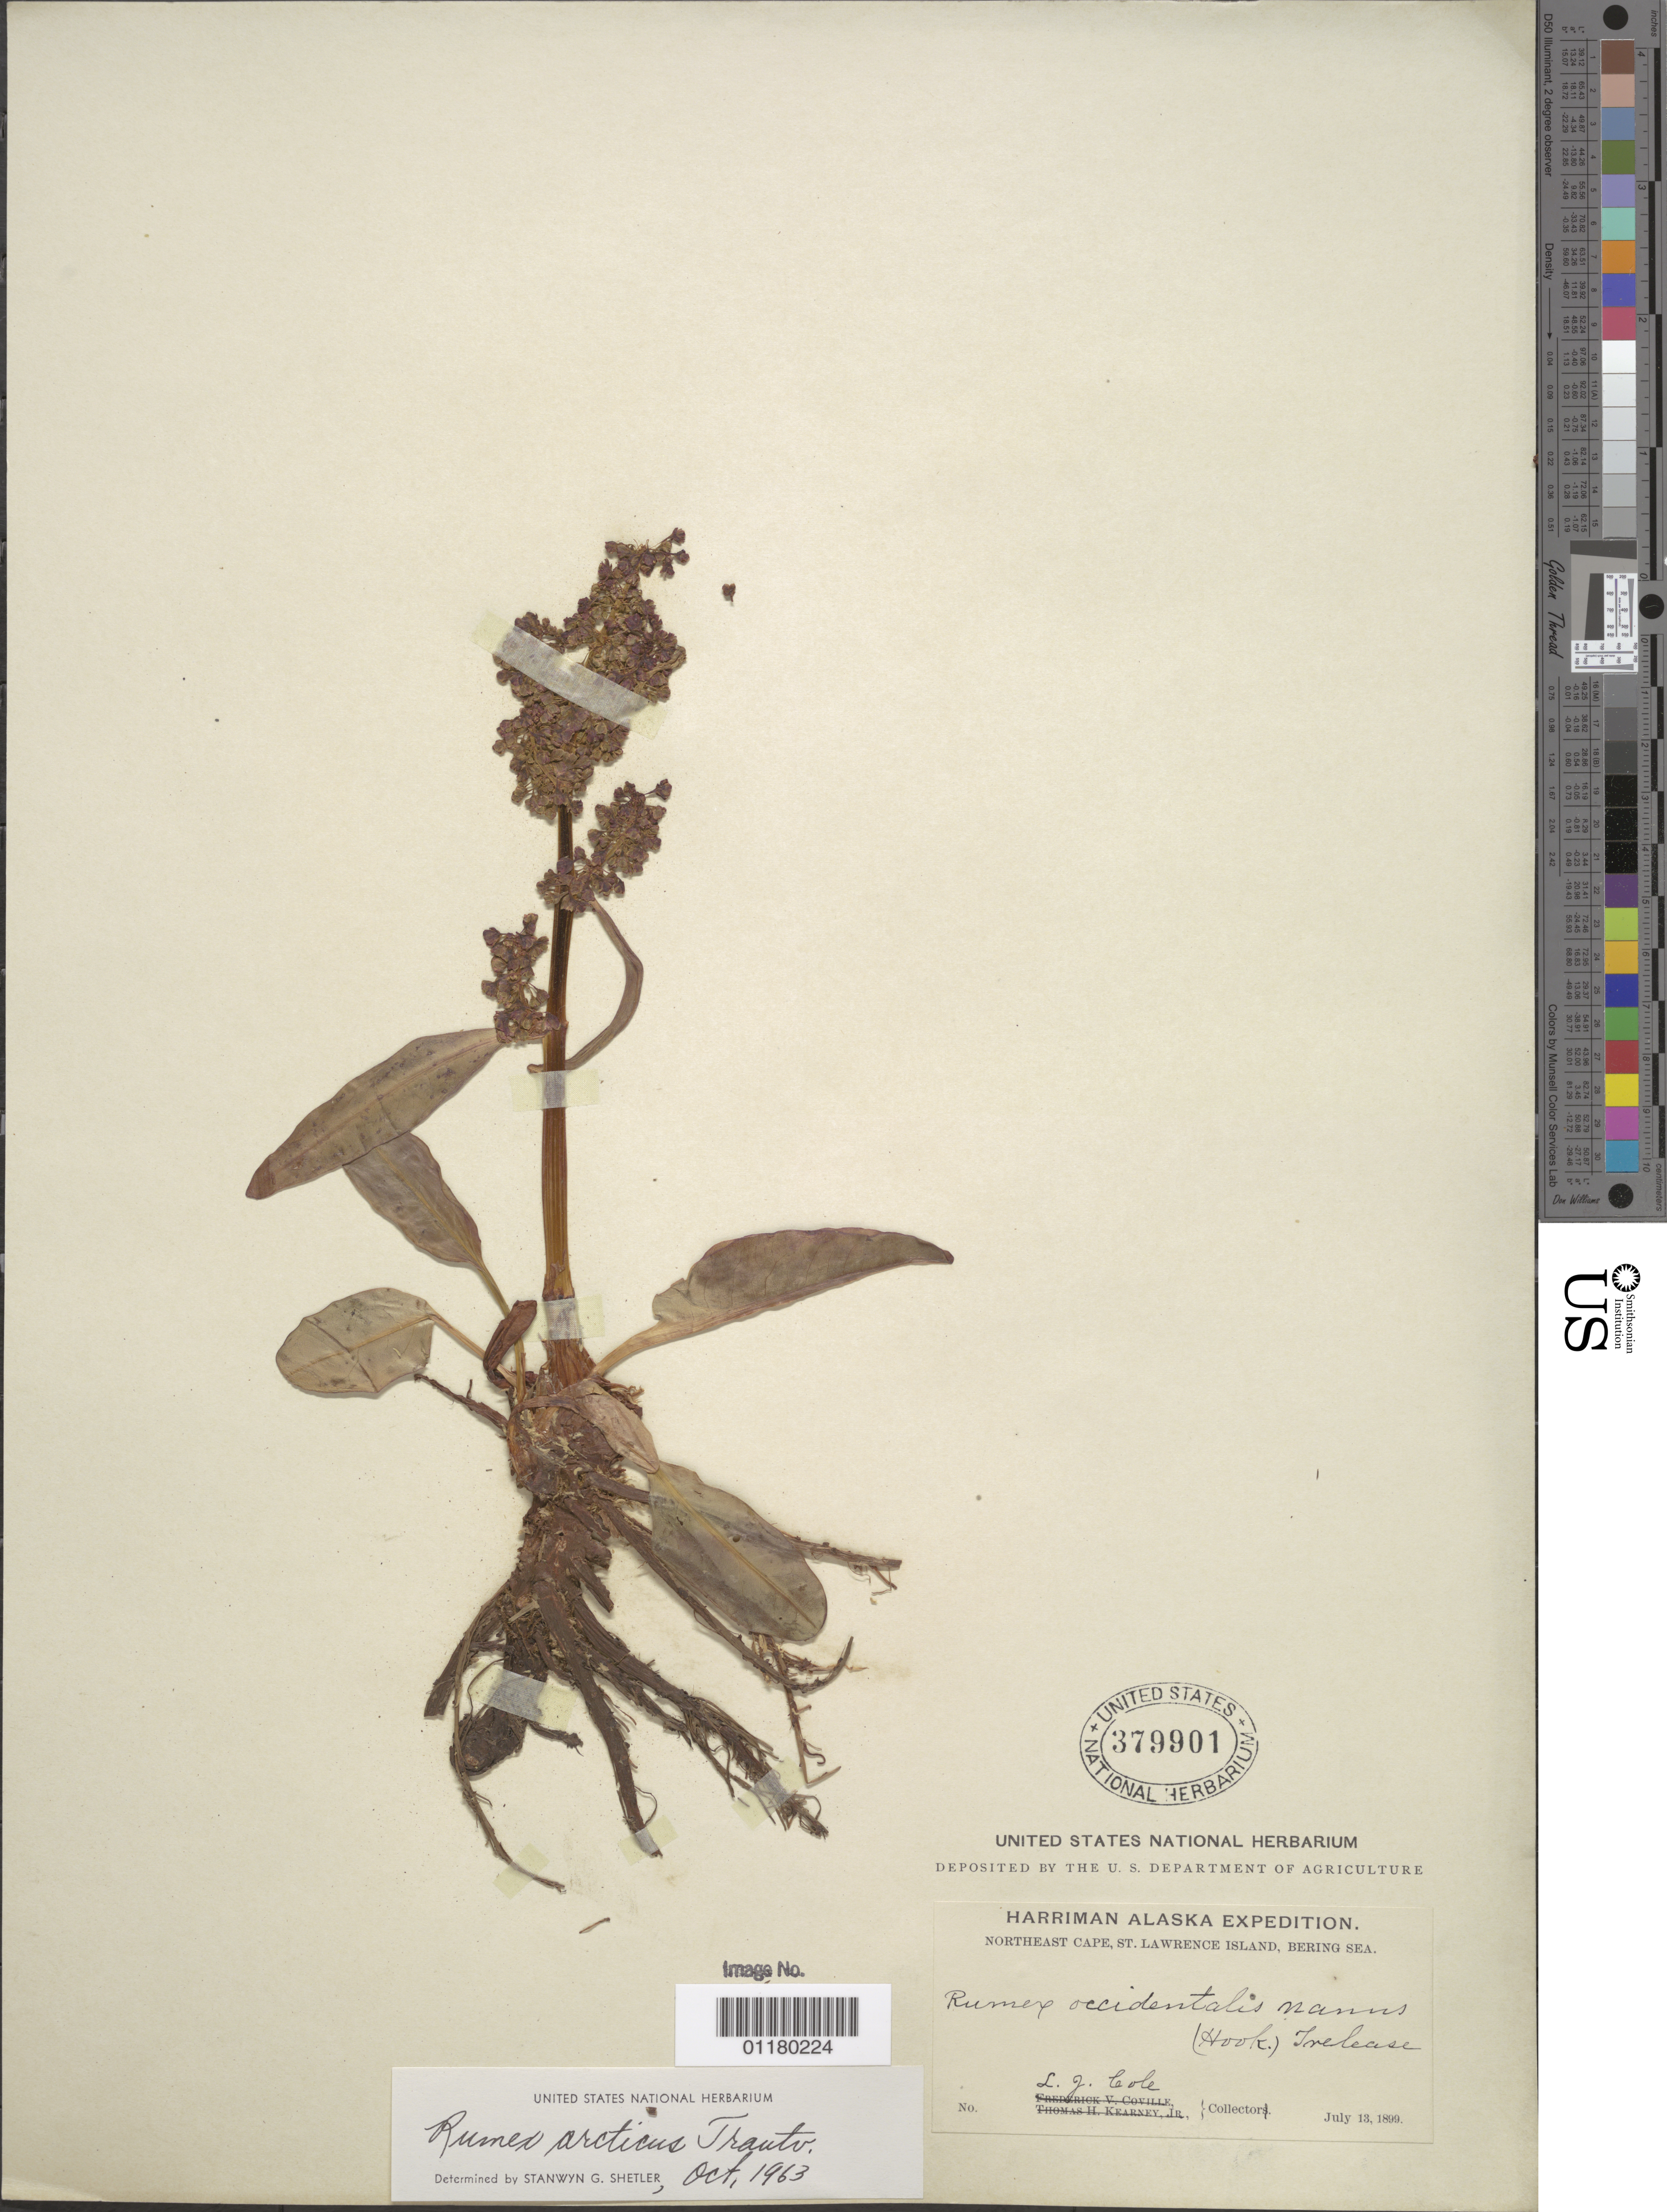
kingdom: Plantae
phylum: Tracheophyta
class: Magnoliopsida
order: Caryophyllales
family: Polygonaceae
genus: Rumex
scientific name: Rumex arcticus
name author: Trautv.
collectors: L. Cole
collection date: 1899-07-13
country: United States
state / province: Alaska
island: St. Lawrence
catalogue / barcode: US 379901